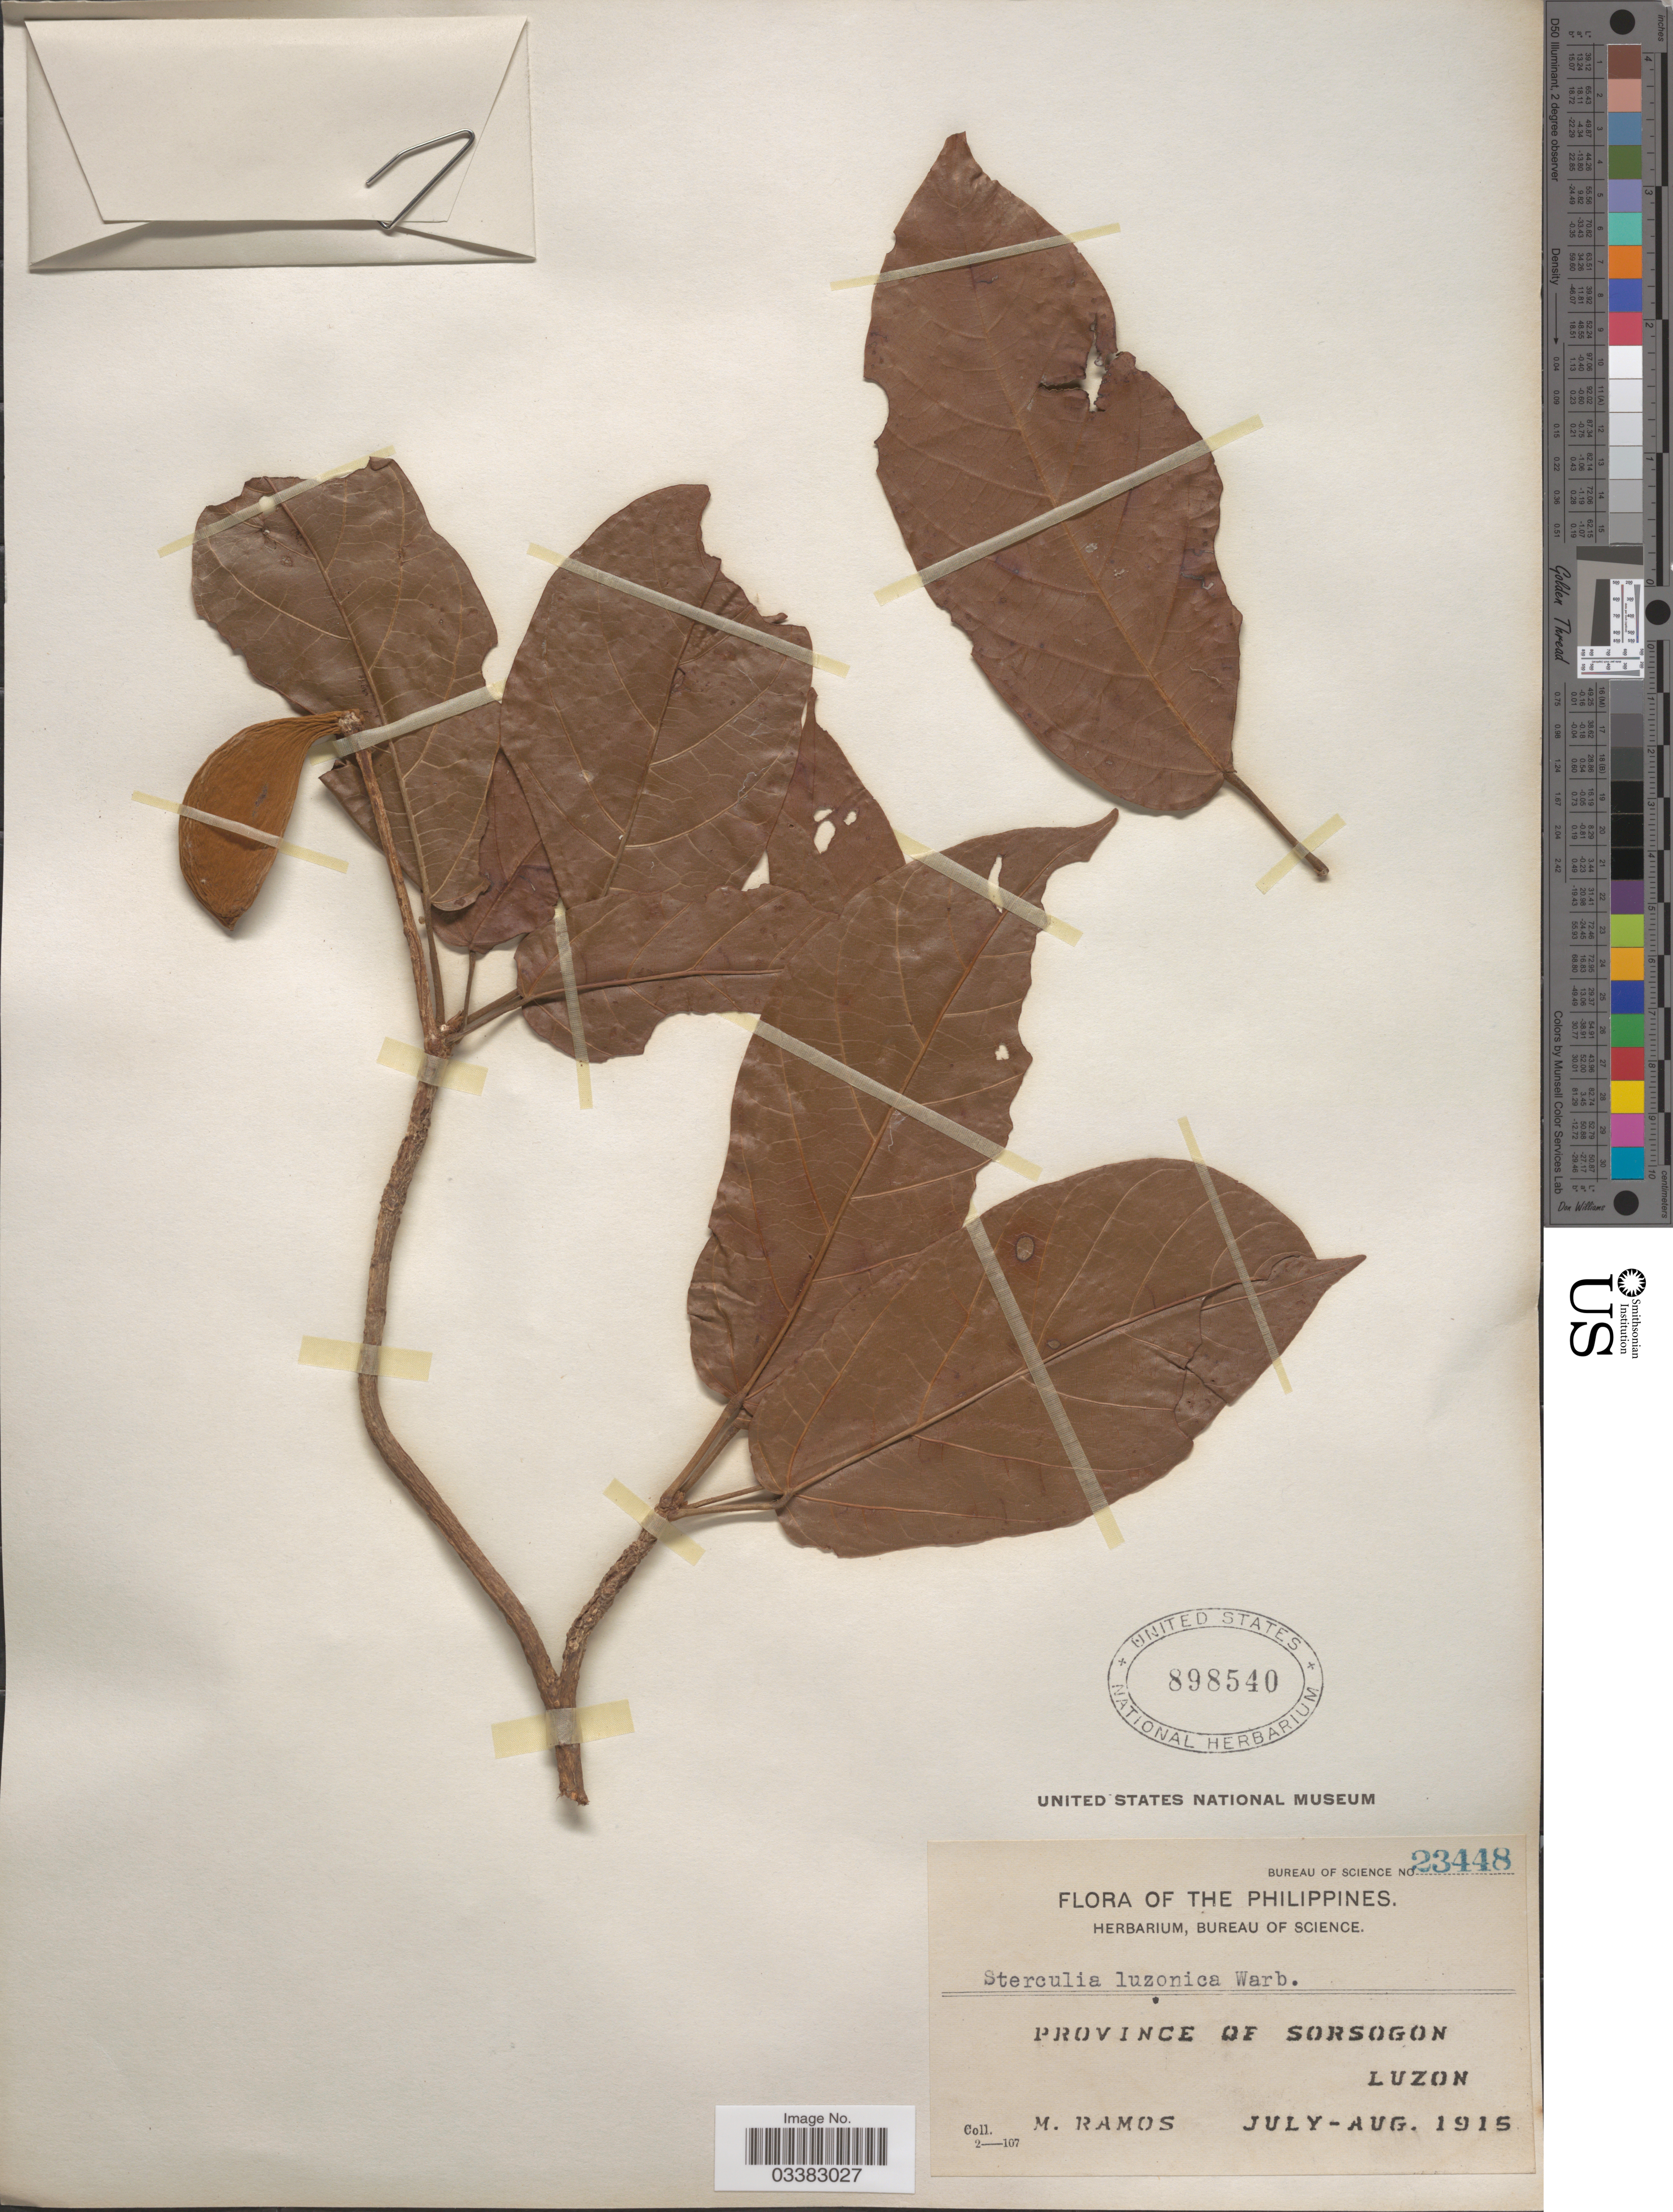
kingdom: Plantae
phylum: Tracheophyta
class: Magnoliopsida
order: Malvales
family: Malvaceae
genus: Sterculia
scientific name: Sterculia luzonica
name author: Warb.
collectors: M. Ramos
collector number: Bureau of Science 23448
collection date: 1915-07/1915-08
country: Philippines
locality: Province of Sorsogon, Luzon.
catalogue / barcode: US 898540